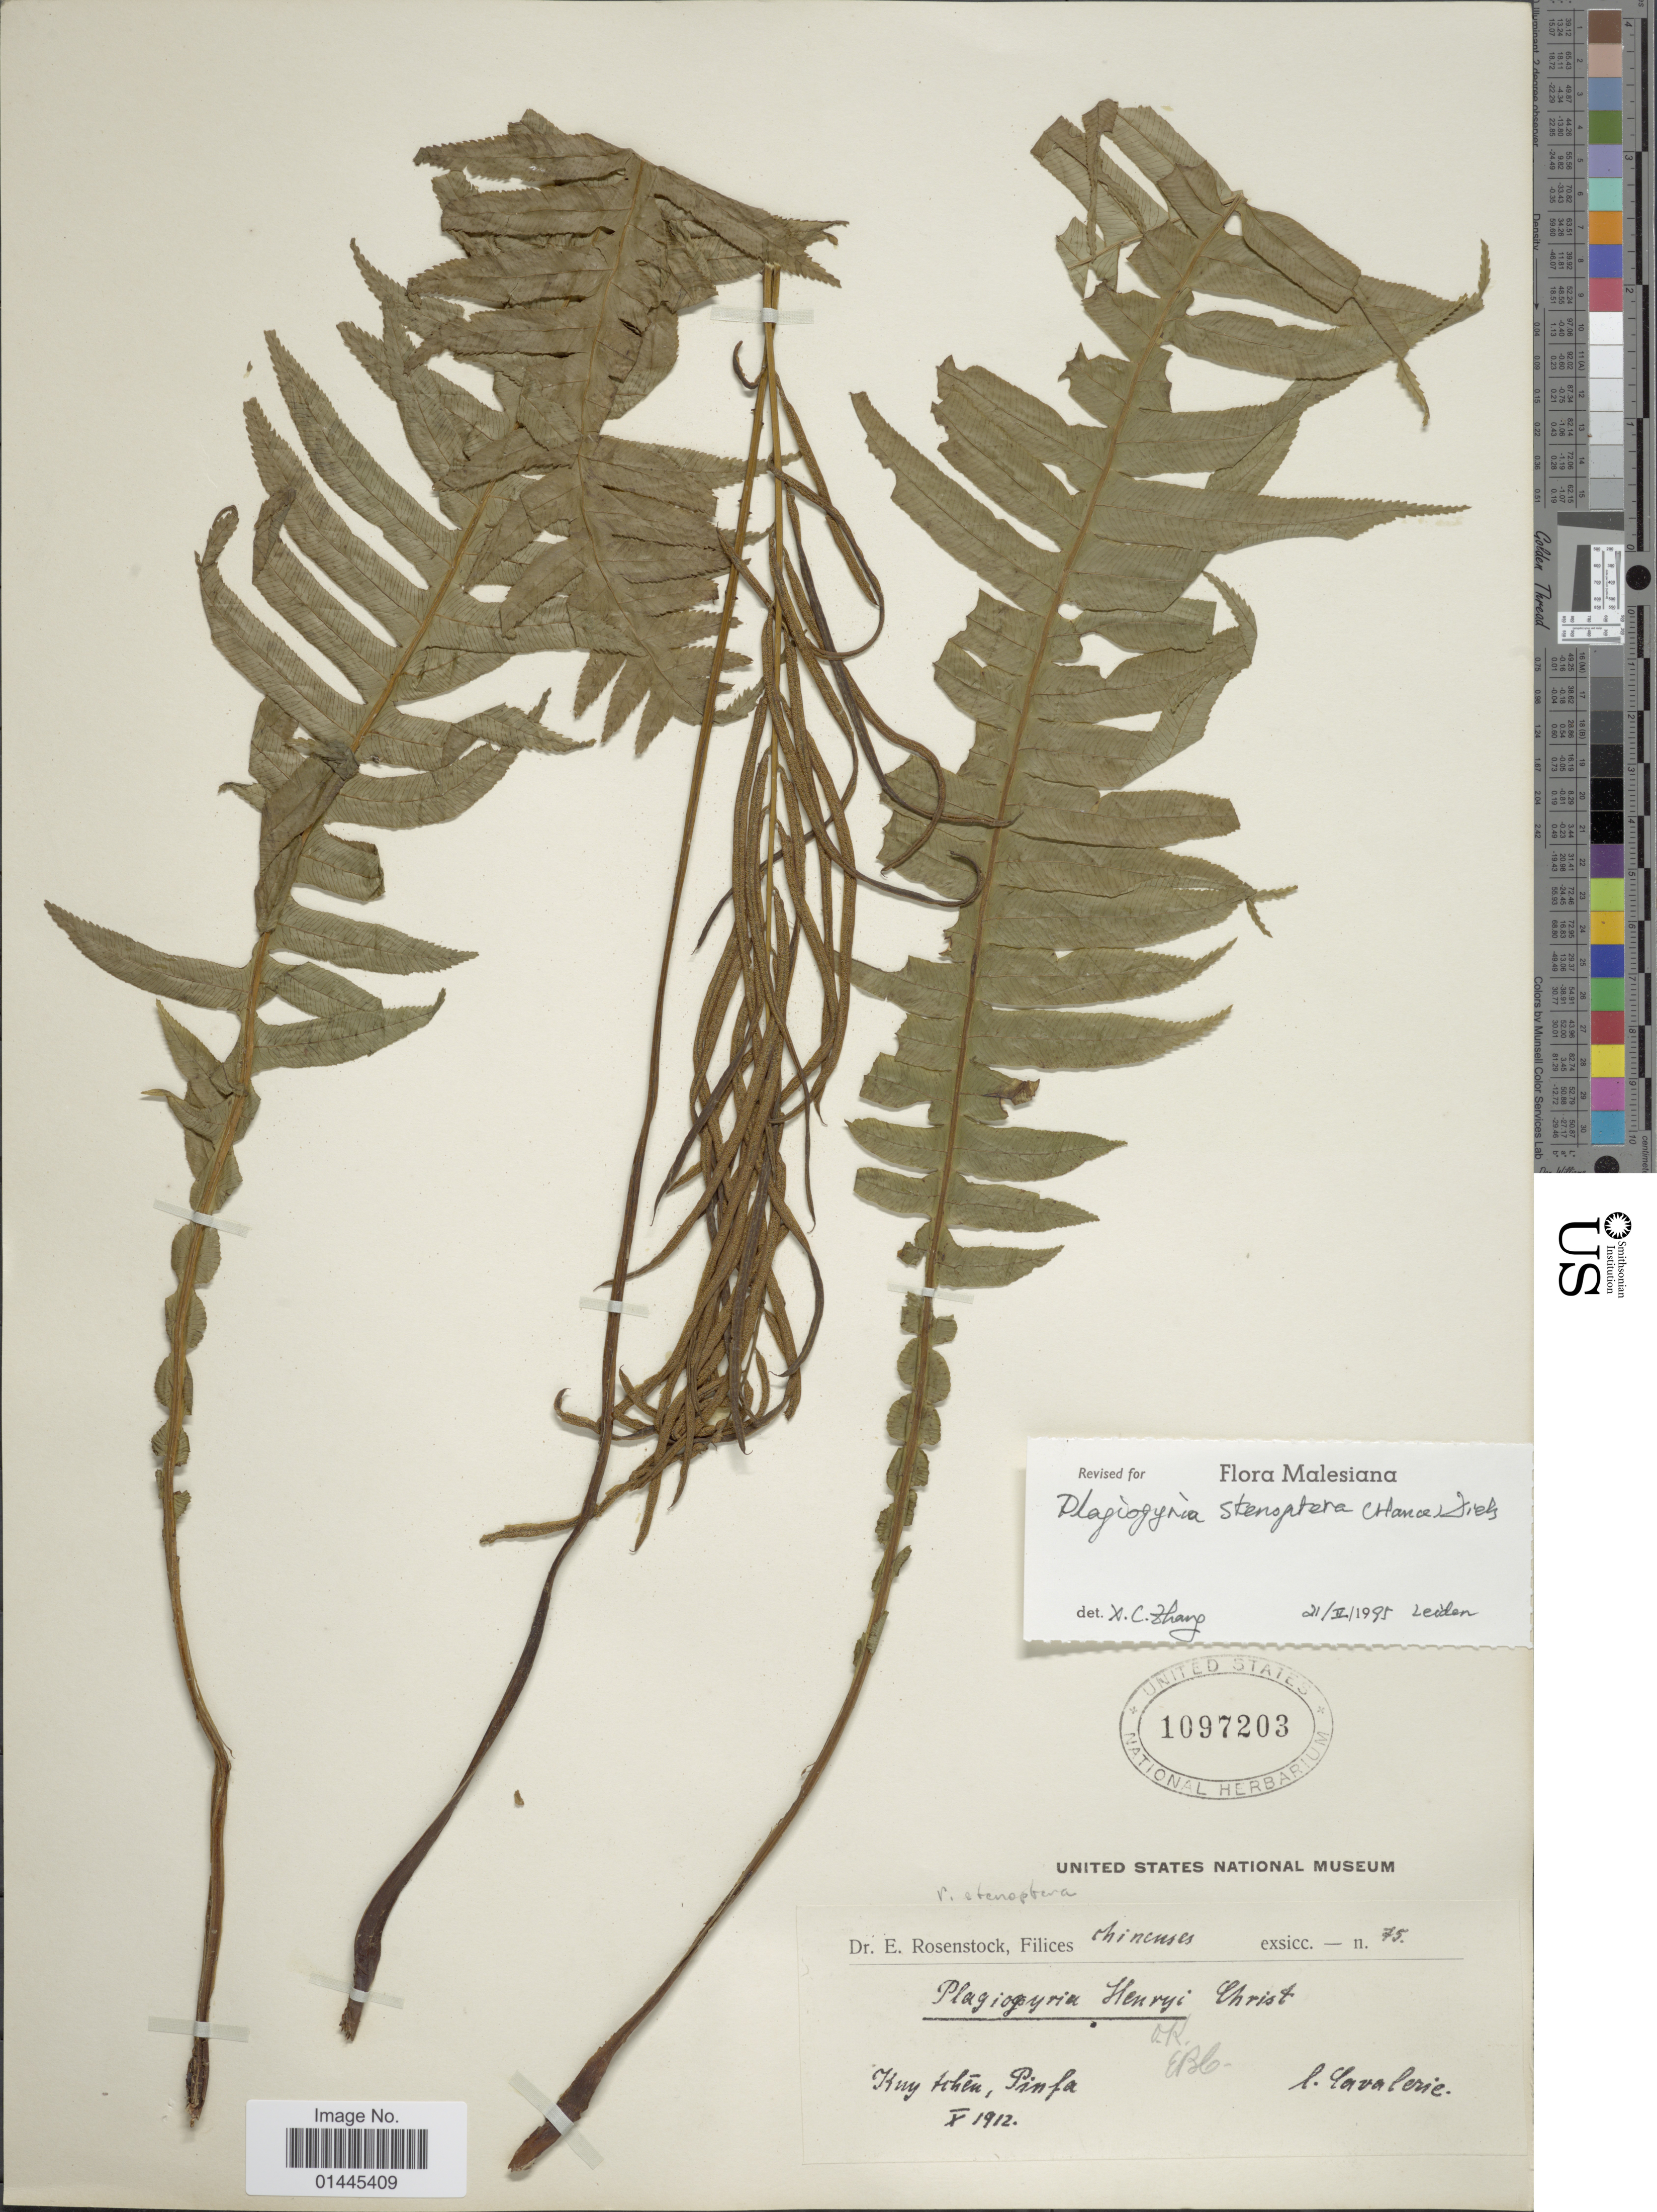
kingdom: Plantae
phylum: Tracheophyta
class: Polypodiopsida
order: Cyatheales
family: Plagiogyriaceae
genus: Plagiogyria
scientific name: Plagiogyria stenoptera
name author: (Hance) Diels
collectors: E. Rosenstock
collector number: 75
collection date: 1912-10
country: China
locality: Filices Chinenses, Kuy tohen, Pinfa. [interpreted]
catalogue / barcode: US 1097203